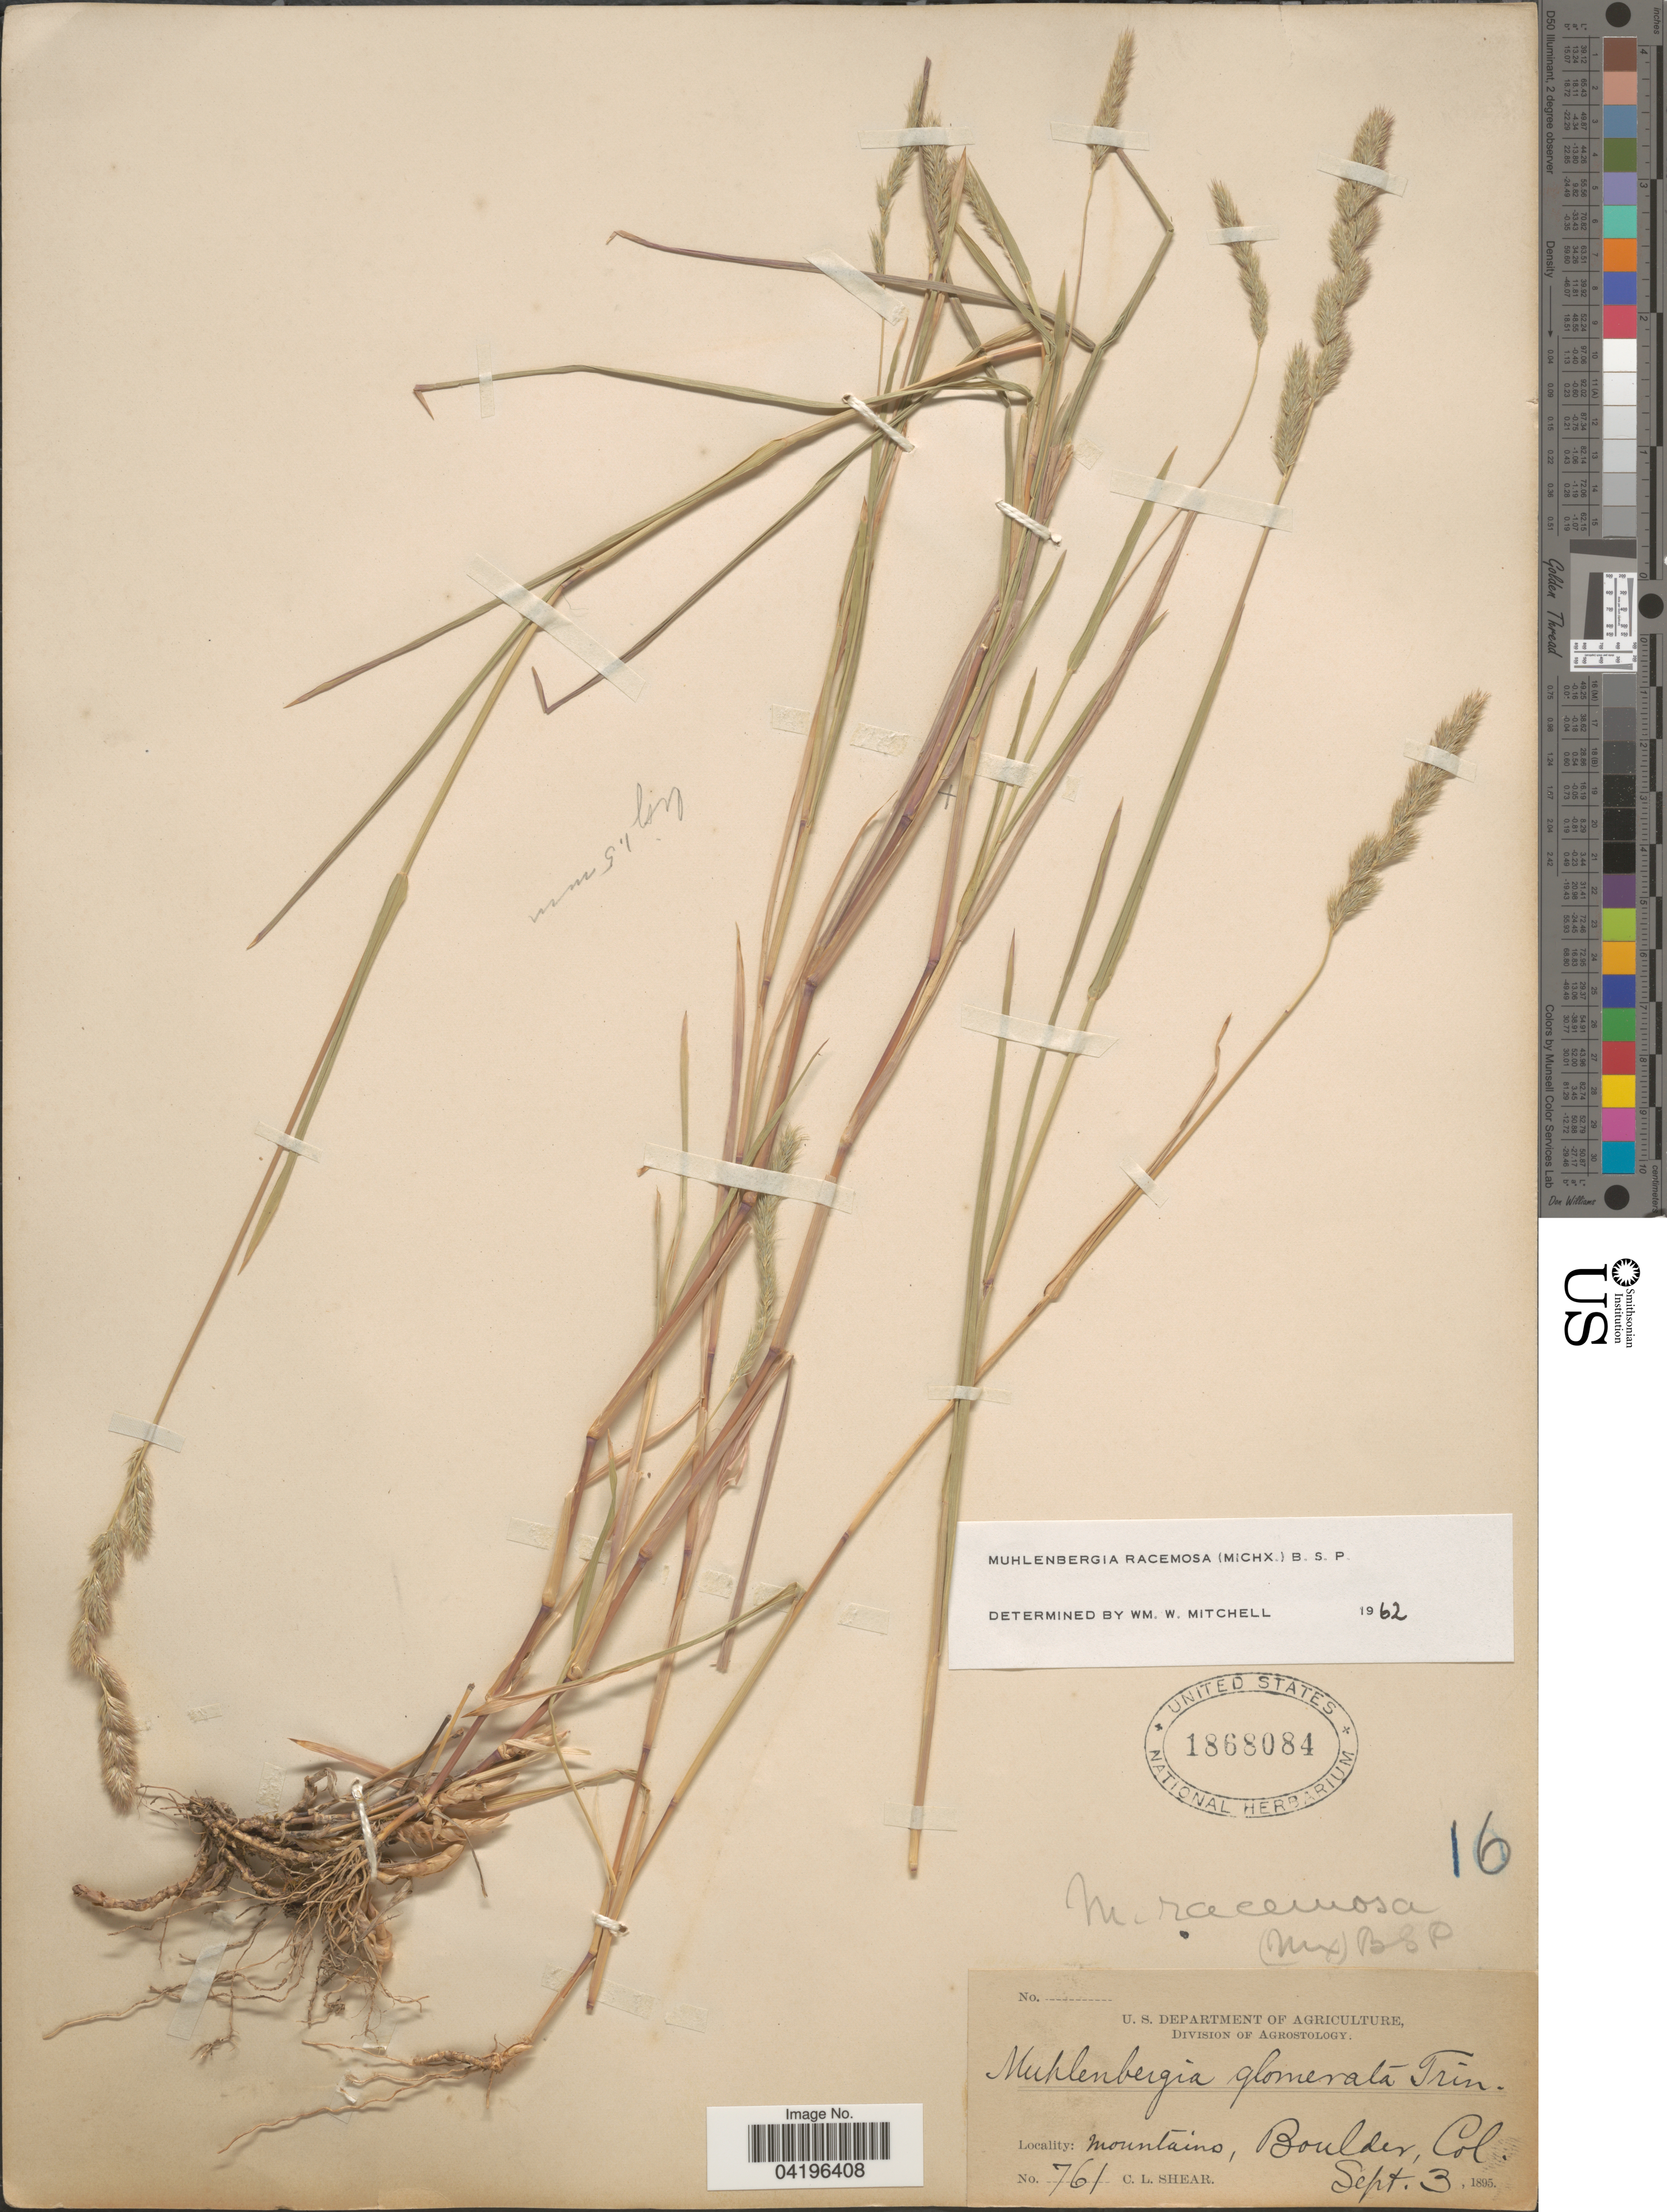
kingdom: Plantae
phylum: Tracheophyta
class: Liliopsida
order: Poales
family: Poaceae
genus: Muhlenbergia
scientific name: Muhlenbergia racemosa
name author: (Michx.) Britton et al.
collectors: C. L. Shear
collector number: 761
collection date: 1895-09-03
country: United States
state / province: Colorado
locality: Mountains, Boulder.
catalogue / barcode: US 1868084